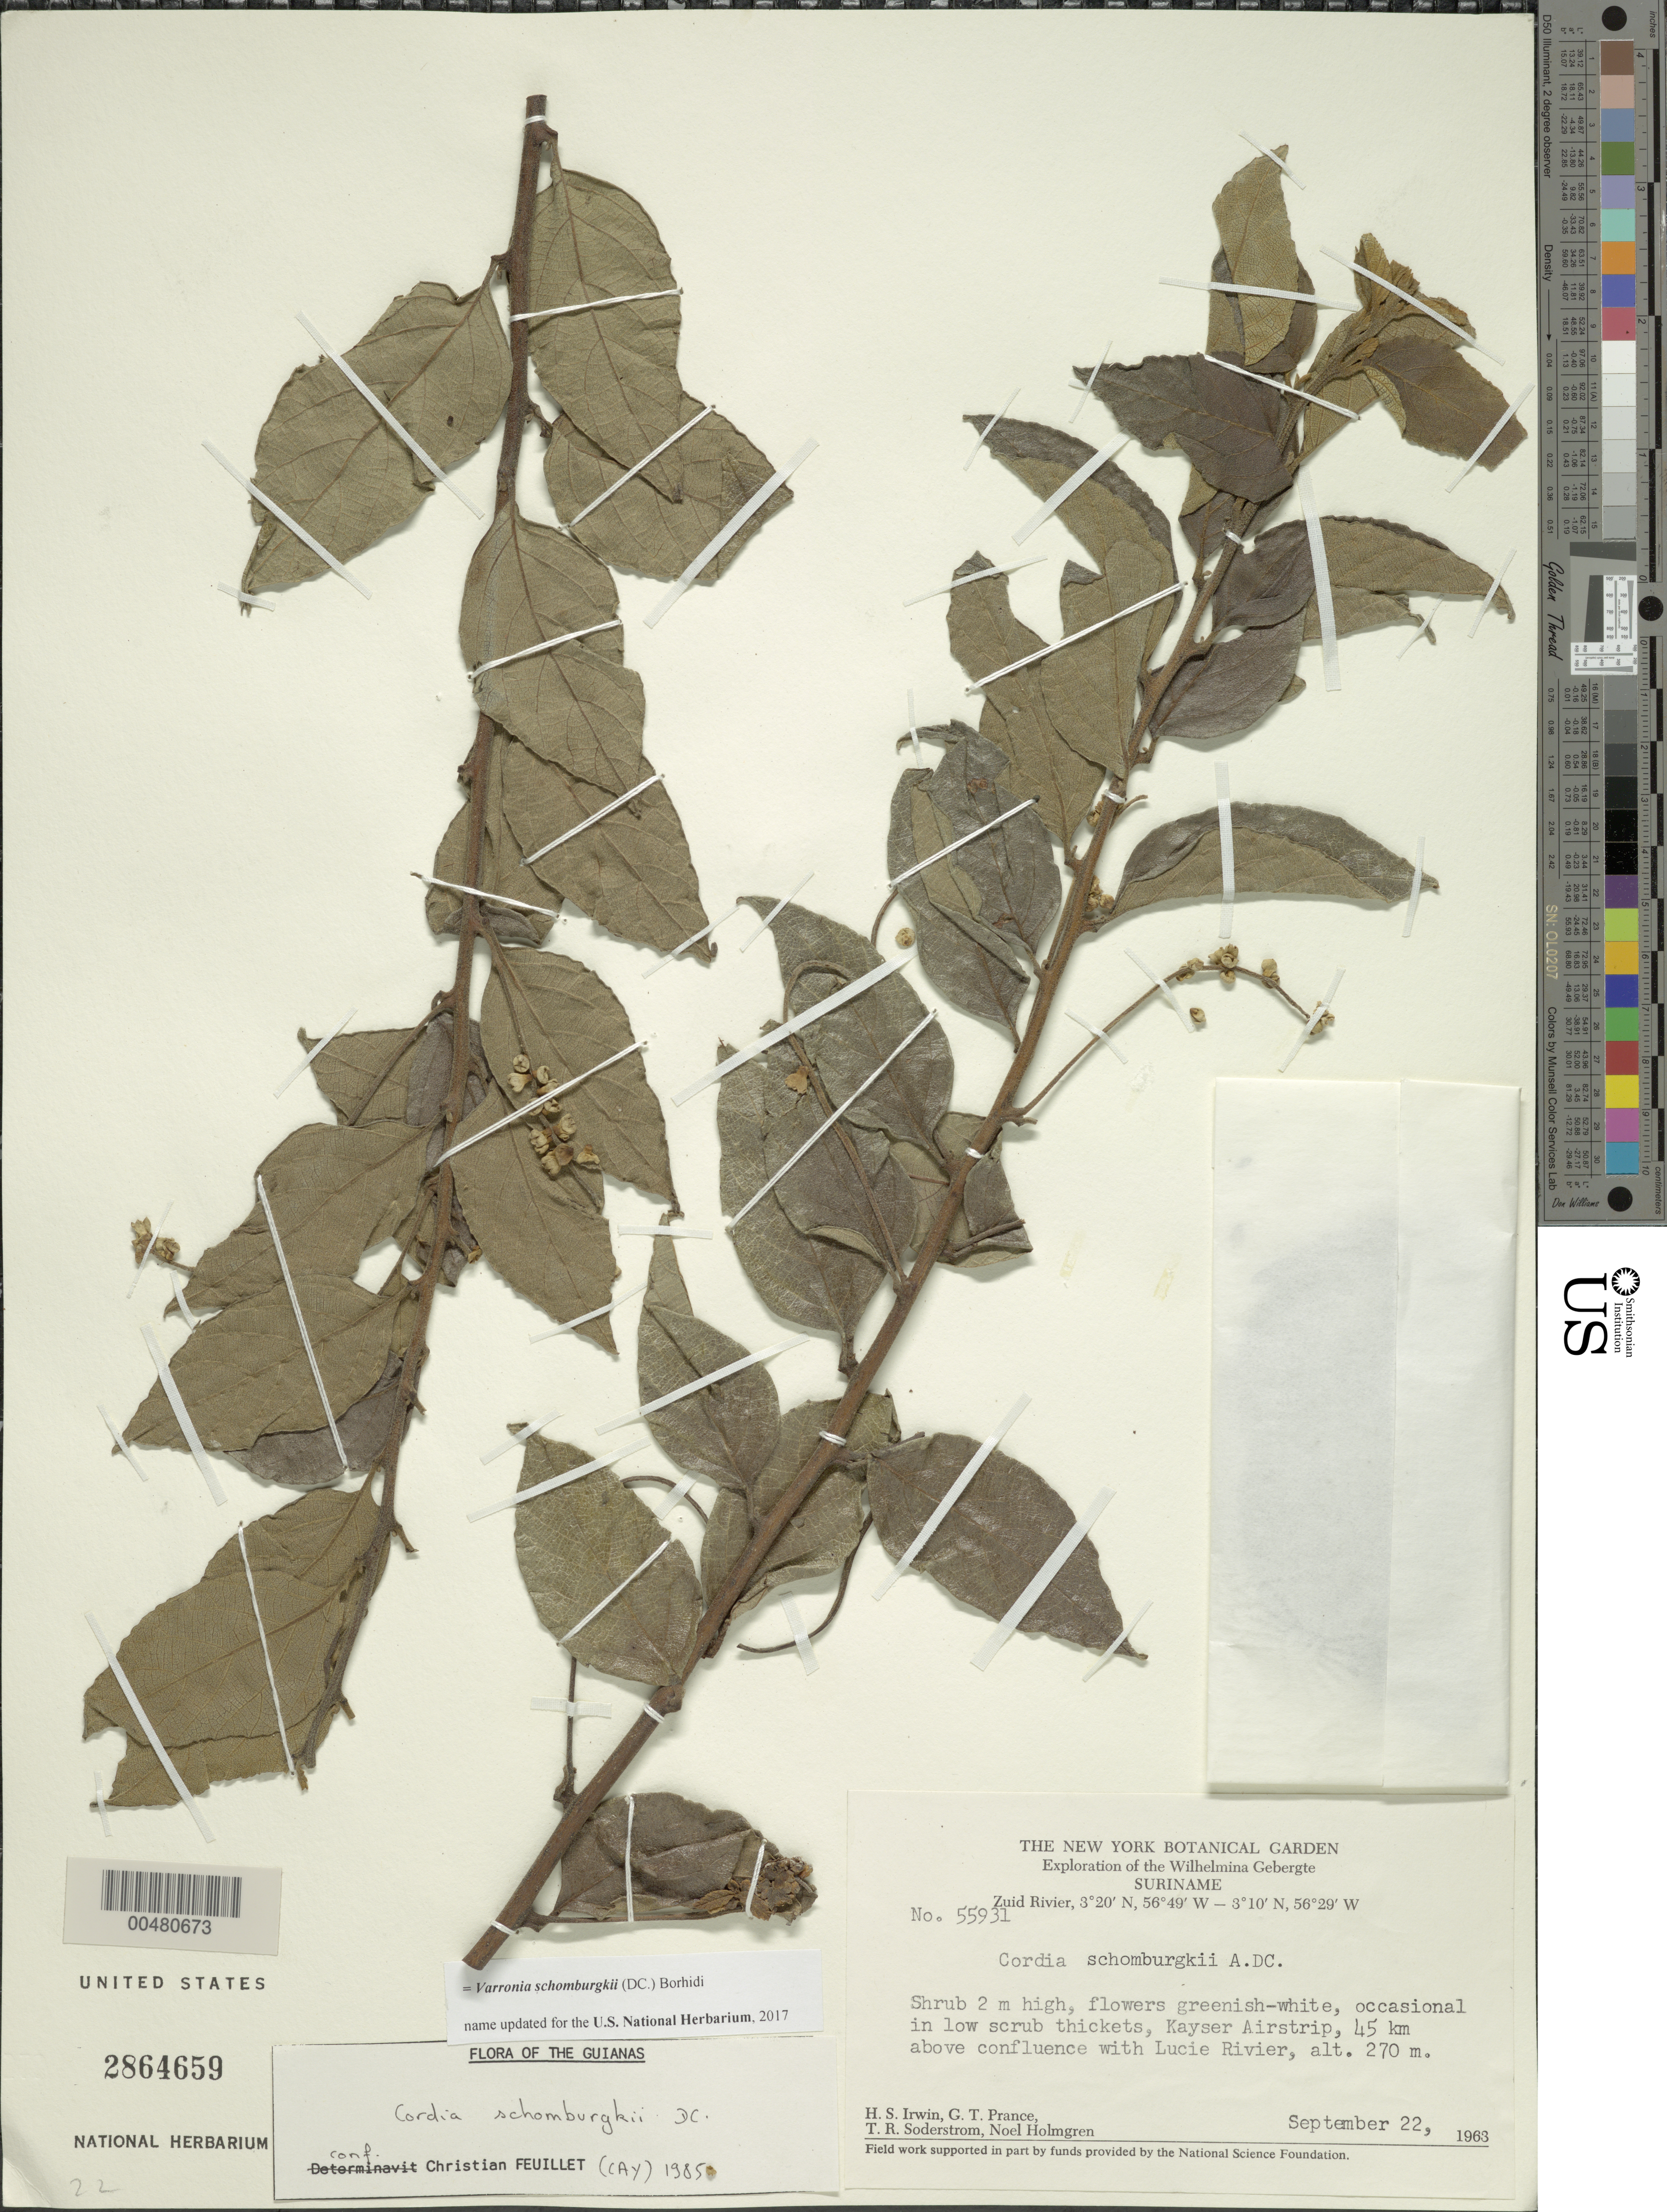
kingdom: Plantae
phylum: Tracheophyta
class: Magnoliopsida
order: Boraginales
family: Cordiaceae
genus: Varronia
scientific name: Varronia schomburgkii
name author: (DC.) Borhidi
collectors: H. Irwin, G. T. Prance, T. R. Soderstrom & N. H. Holmgren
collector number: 55931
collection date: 1963-09-22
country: Suriname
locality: Wilhelmina Gebergte, Zuid Rivier, Kayser Airstrip, 45 km above confluence with Lucie Rivier.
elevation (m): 270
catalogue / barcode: US 2864659